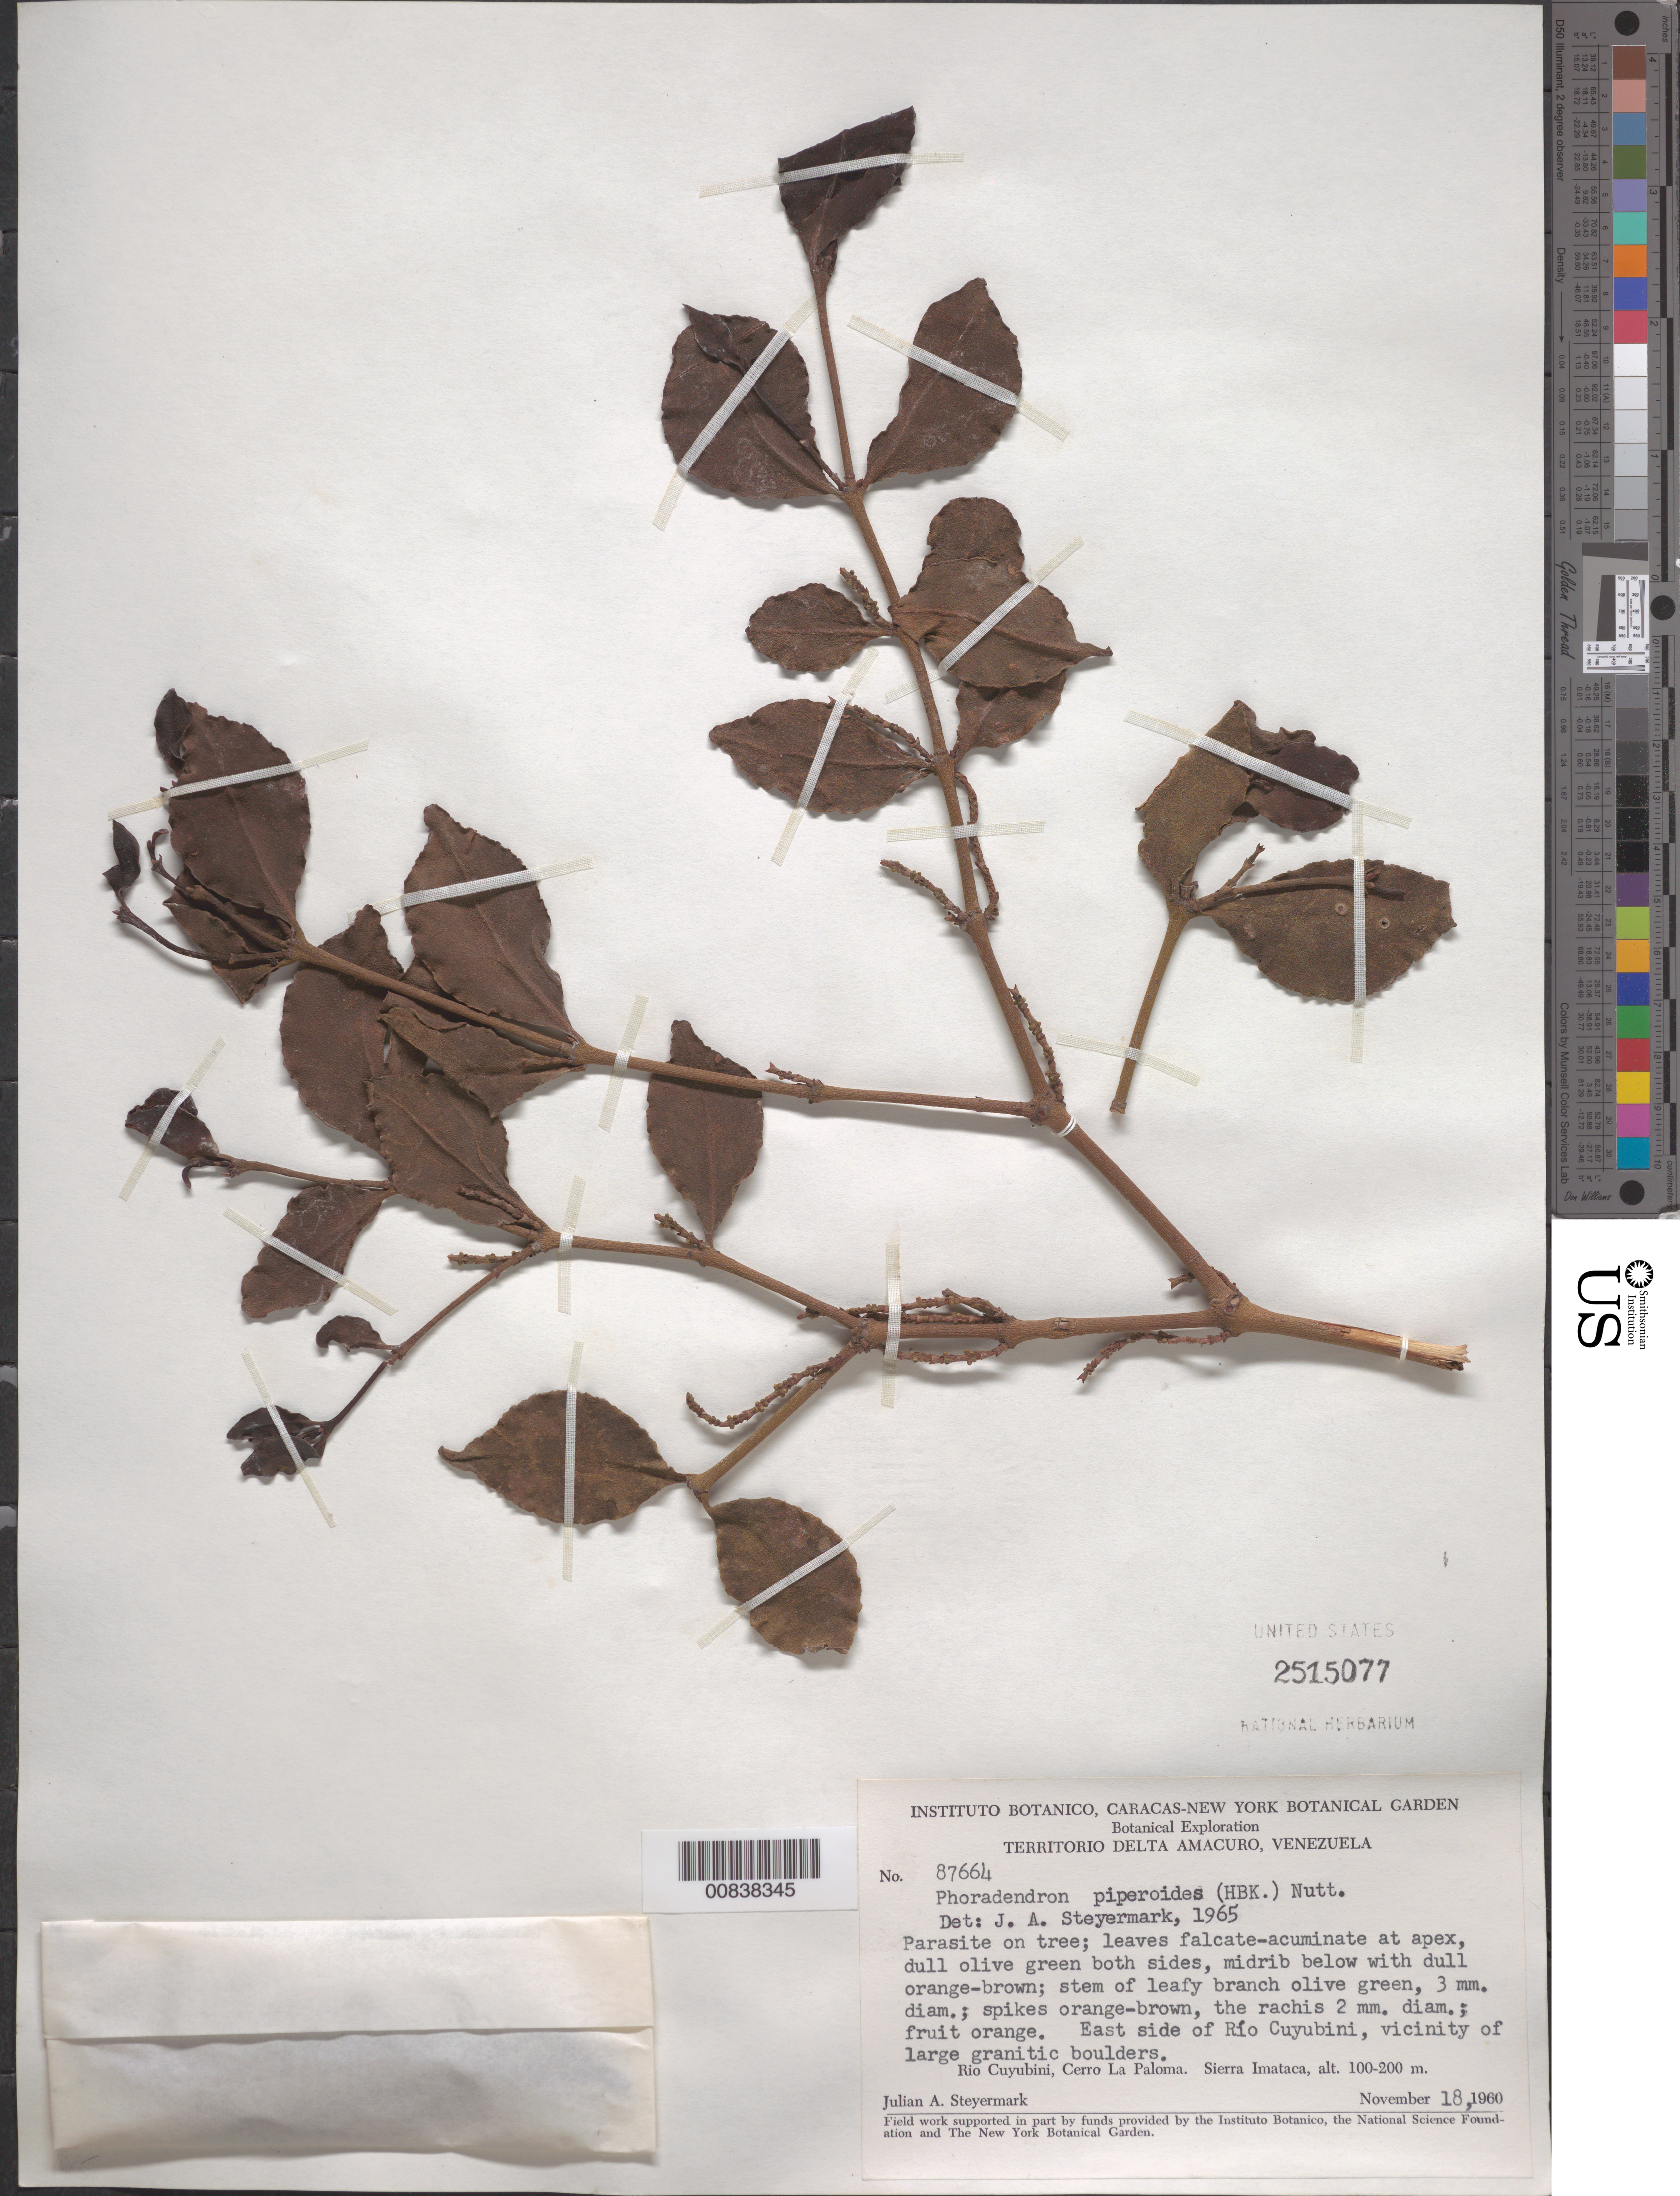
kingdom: Plantae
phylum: Tracheophyta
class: Magnoliopsida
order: Santalales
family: Viscaceae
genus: Phoradendron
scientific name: Phoradendron piperoides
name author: (Kunth) Trel.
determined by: Steyermark, Julian A., (VEN)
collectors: J. Steyermark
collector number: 87664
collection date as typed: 18-Nov-60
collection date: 1960-11-18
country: Venezuela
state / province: Delta Amacuro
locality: Río Cuyubini, E side; Cerro La Paloma, Sierra Imataca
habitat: On tree, vic of large granitic boulders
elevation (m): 100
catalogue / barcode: US 2515077